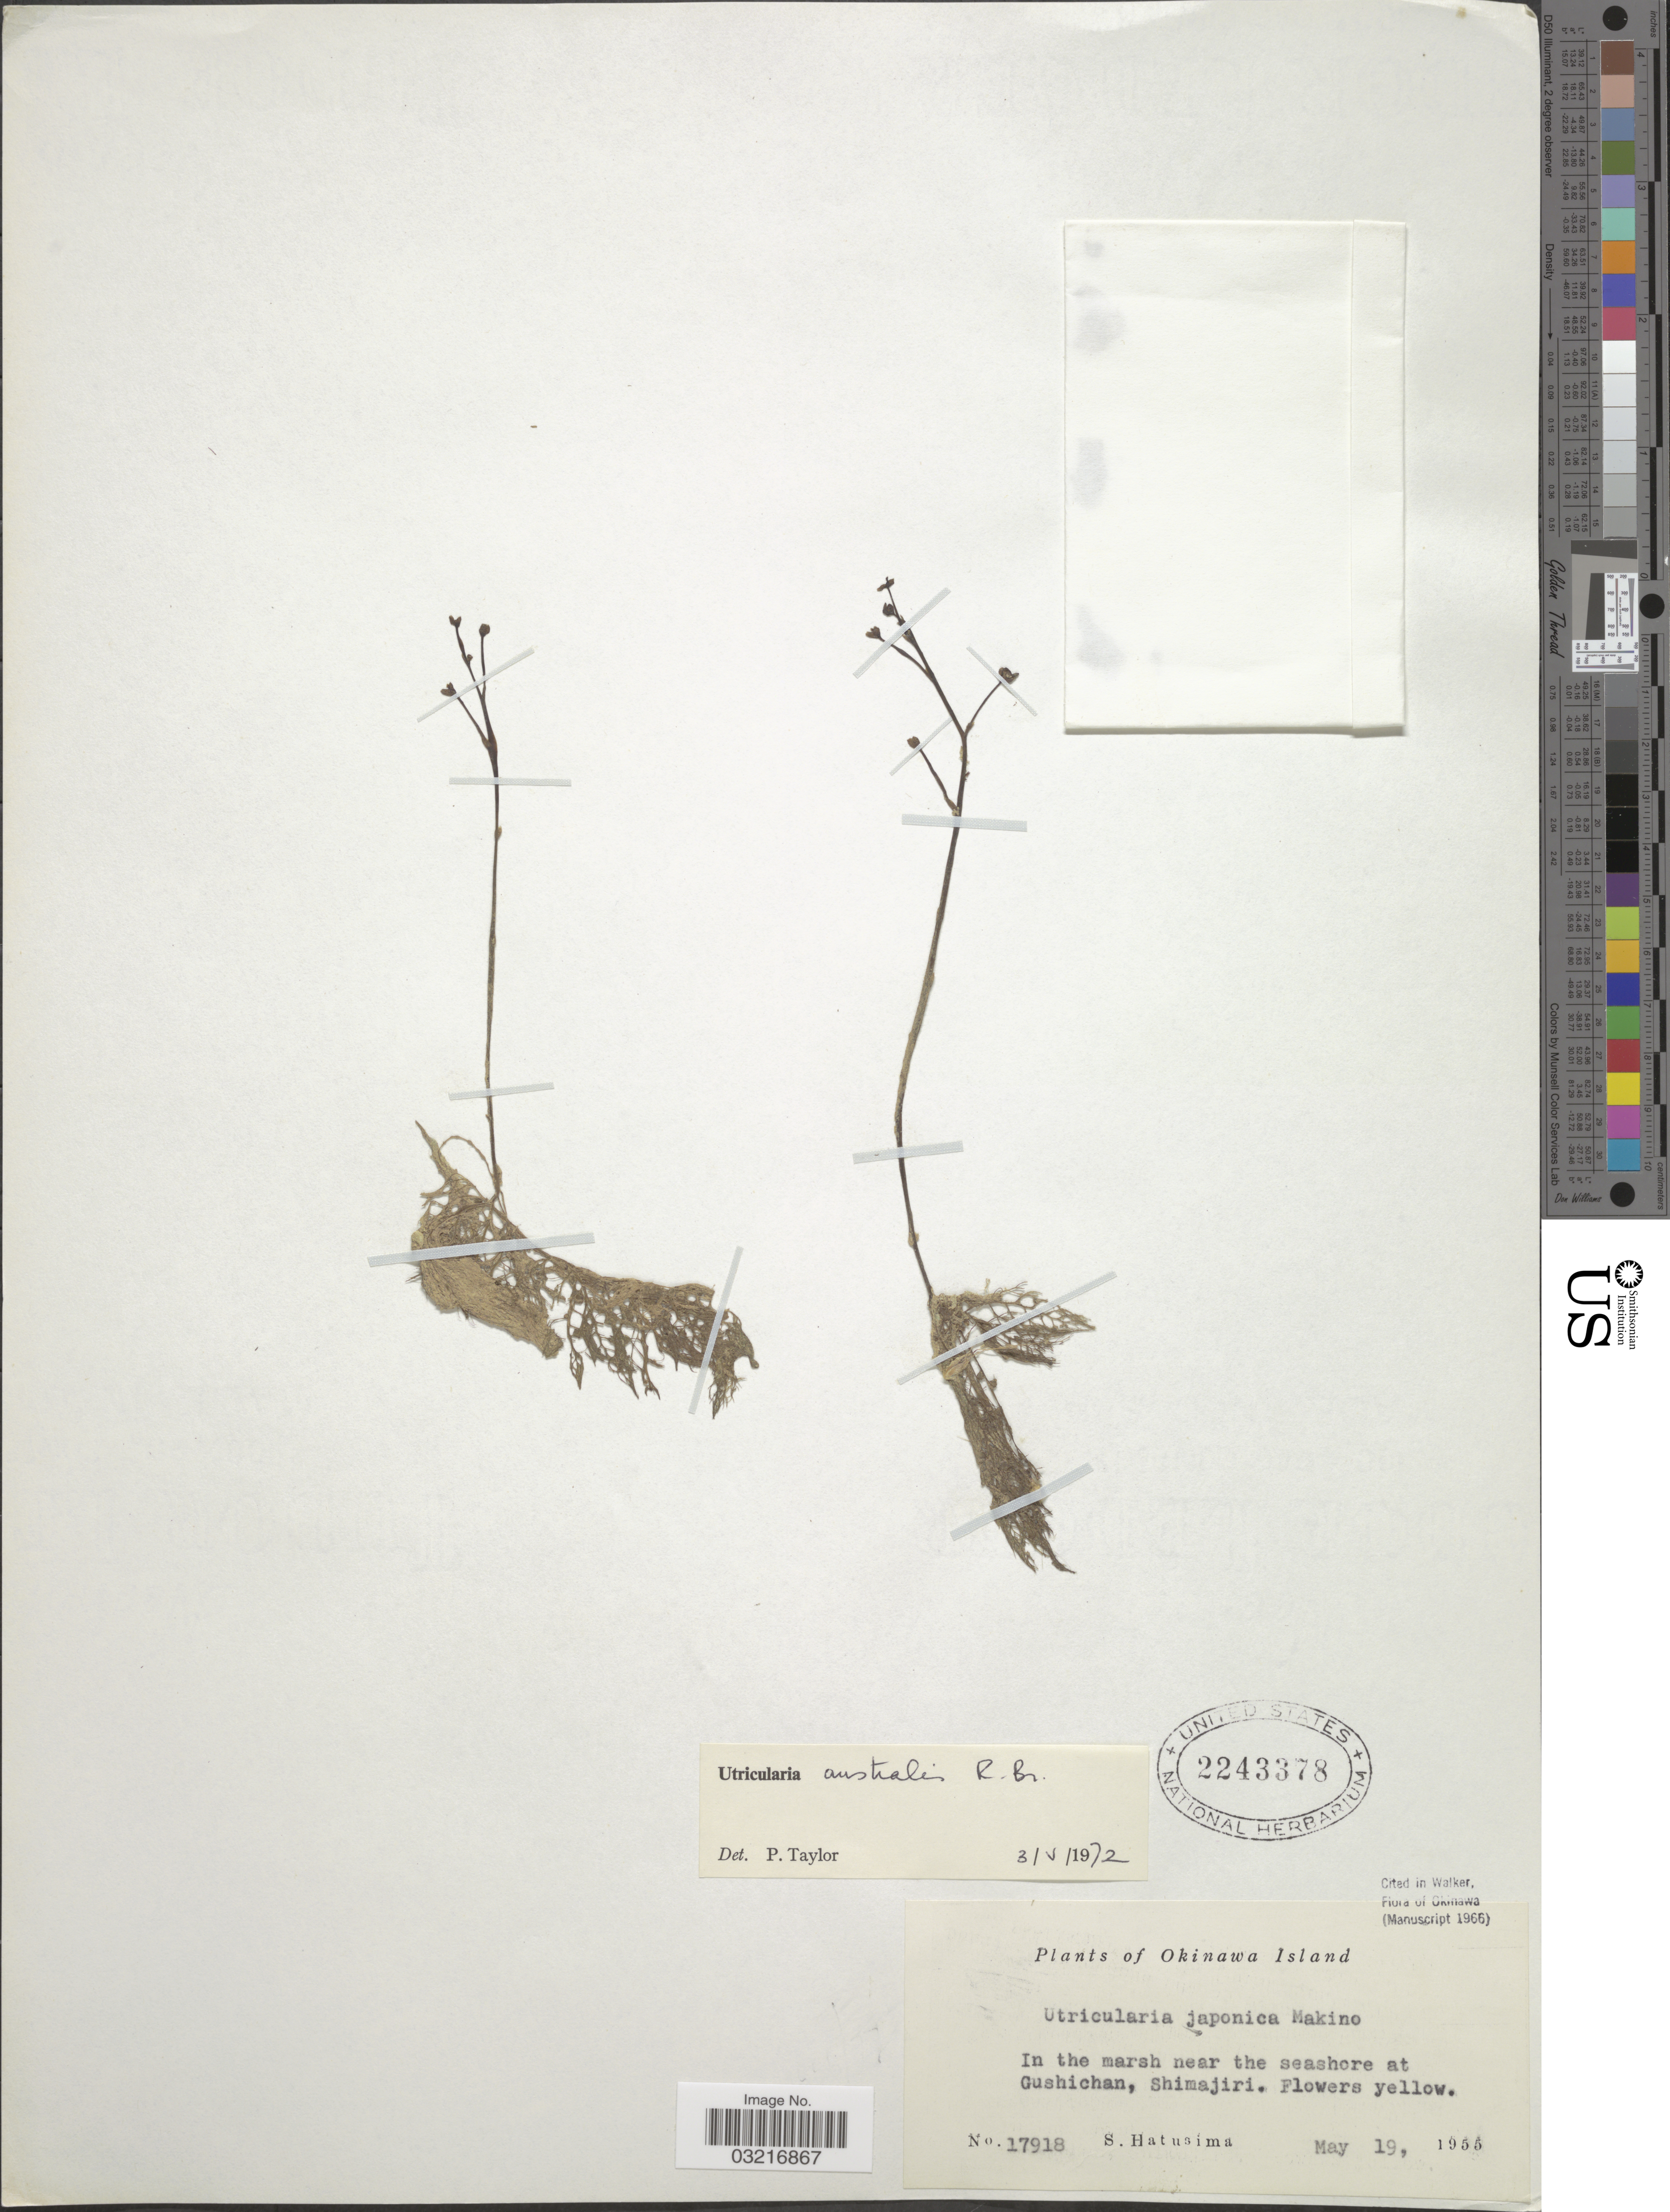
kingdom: Plantae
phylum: Tracheophyta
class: Magnoliopsida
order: Lamiales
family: Lentibulariaceae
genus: Utricularia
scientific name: Utricularia australis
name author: R. Br.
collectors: S. Hatusima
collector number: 17918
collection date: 1955-05-19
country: Japan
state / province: Okinawa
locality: Okinawa Island, In the marsh near the seashore at Gushichan, Shimajiri.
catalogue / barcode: US 2243378